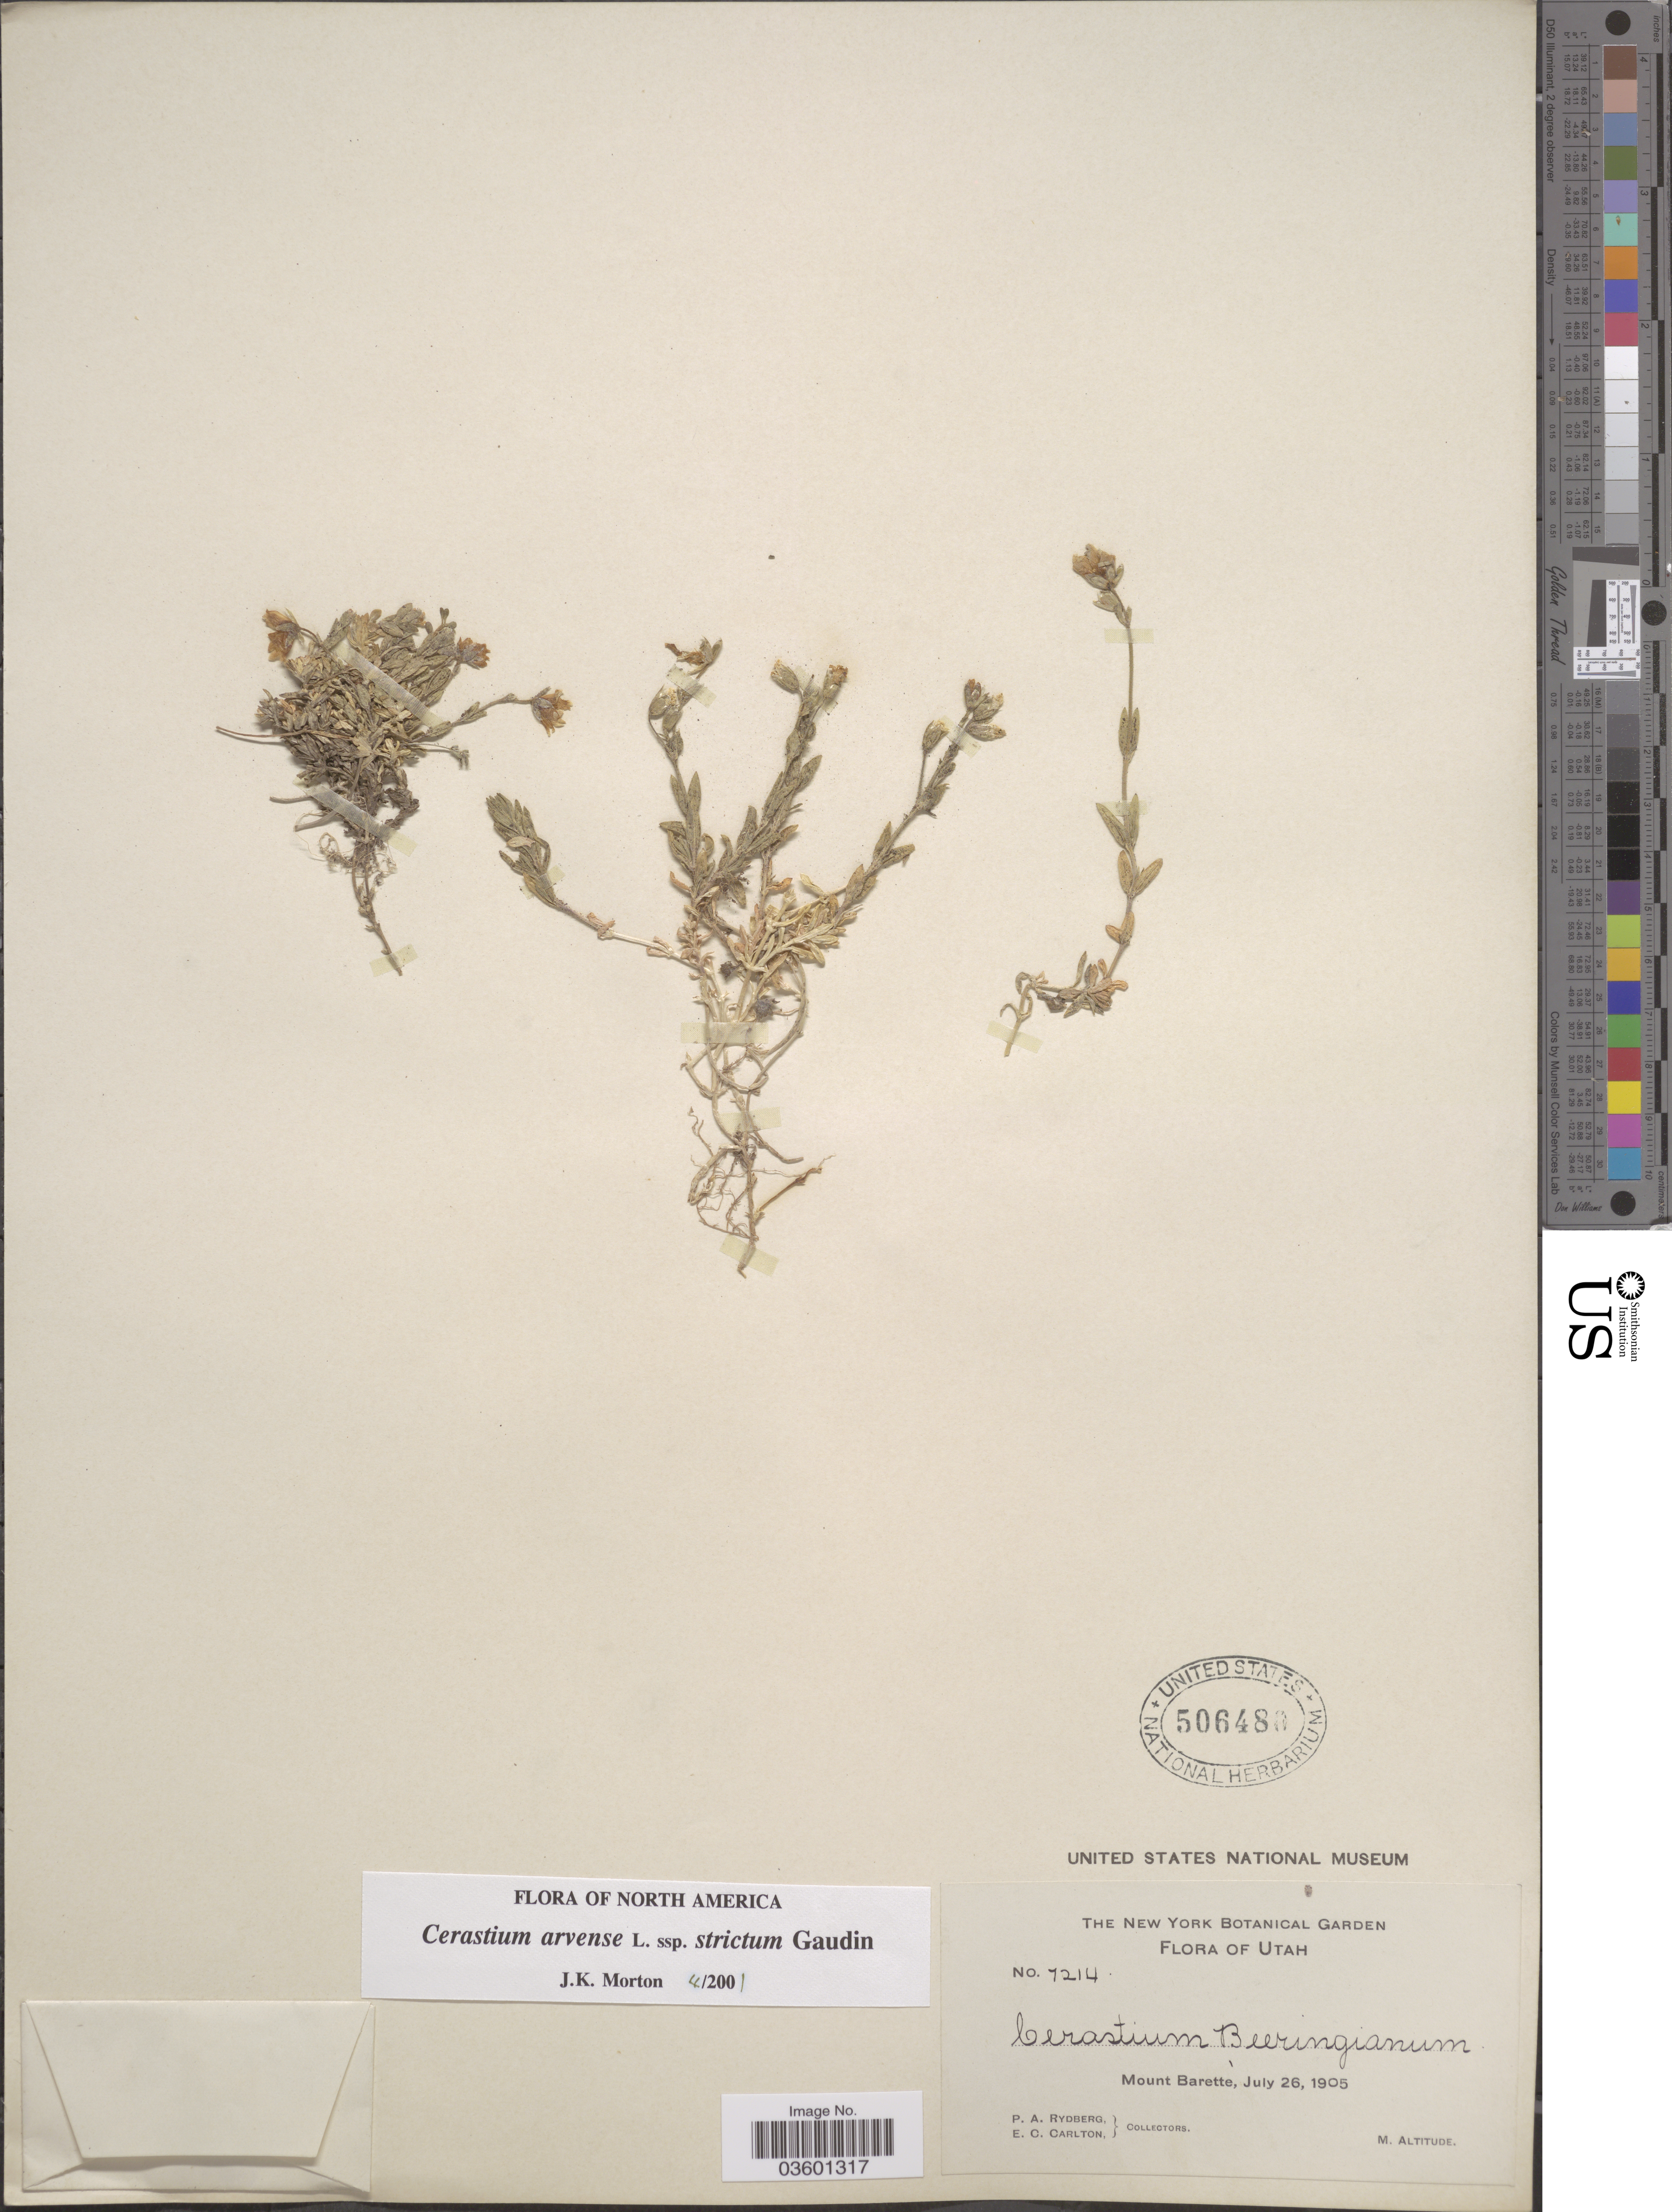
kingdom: Plantae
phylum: Tracheophyta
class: Magnoliopsida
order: Caryophyllales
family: Caryophyllaceae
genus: Cerastium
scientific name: Cerastium arvense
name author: L.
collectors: P. A. Rydberg & E. Carlton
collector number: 7214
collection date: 1905-07-26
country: United States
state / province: Utah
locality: Mount Barette.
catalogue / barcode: US 506480